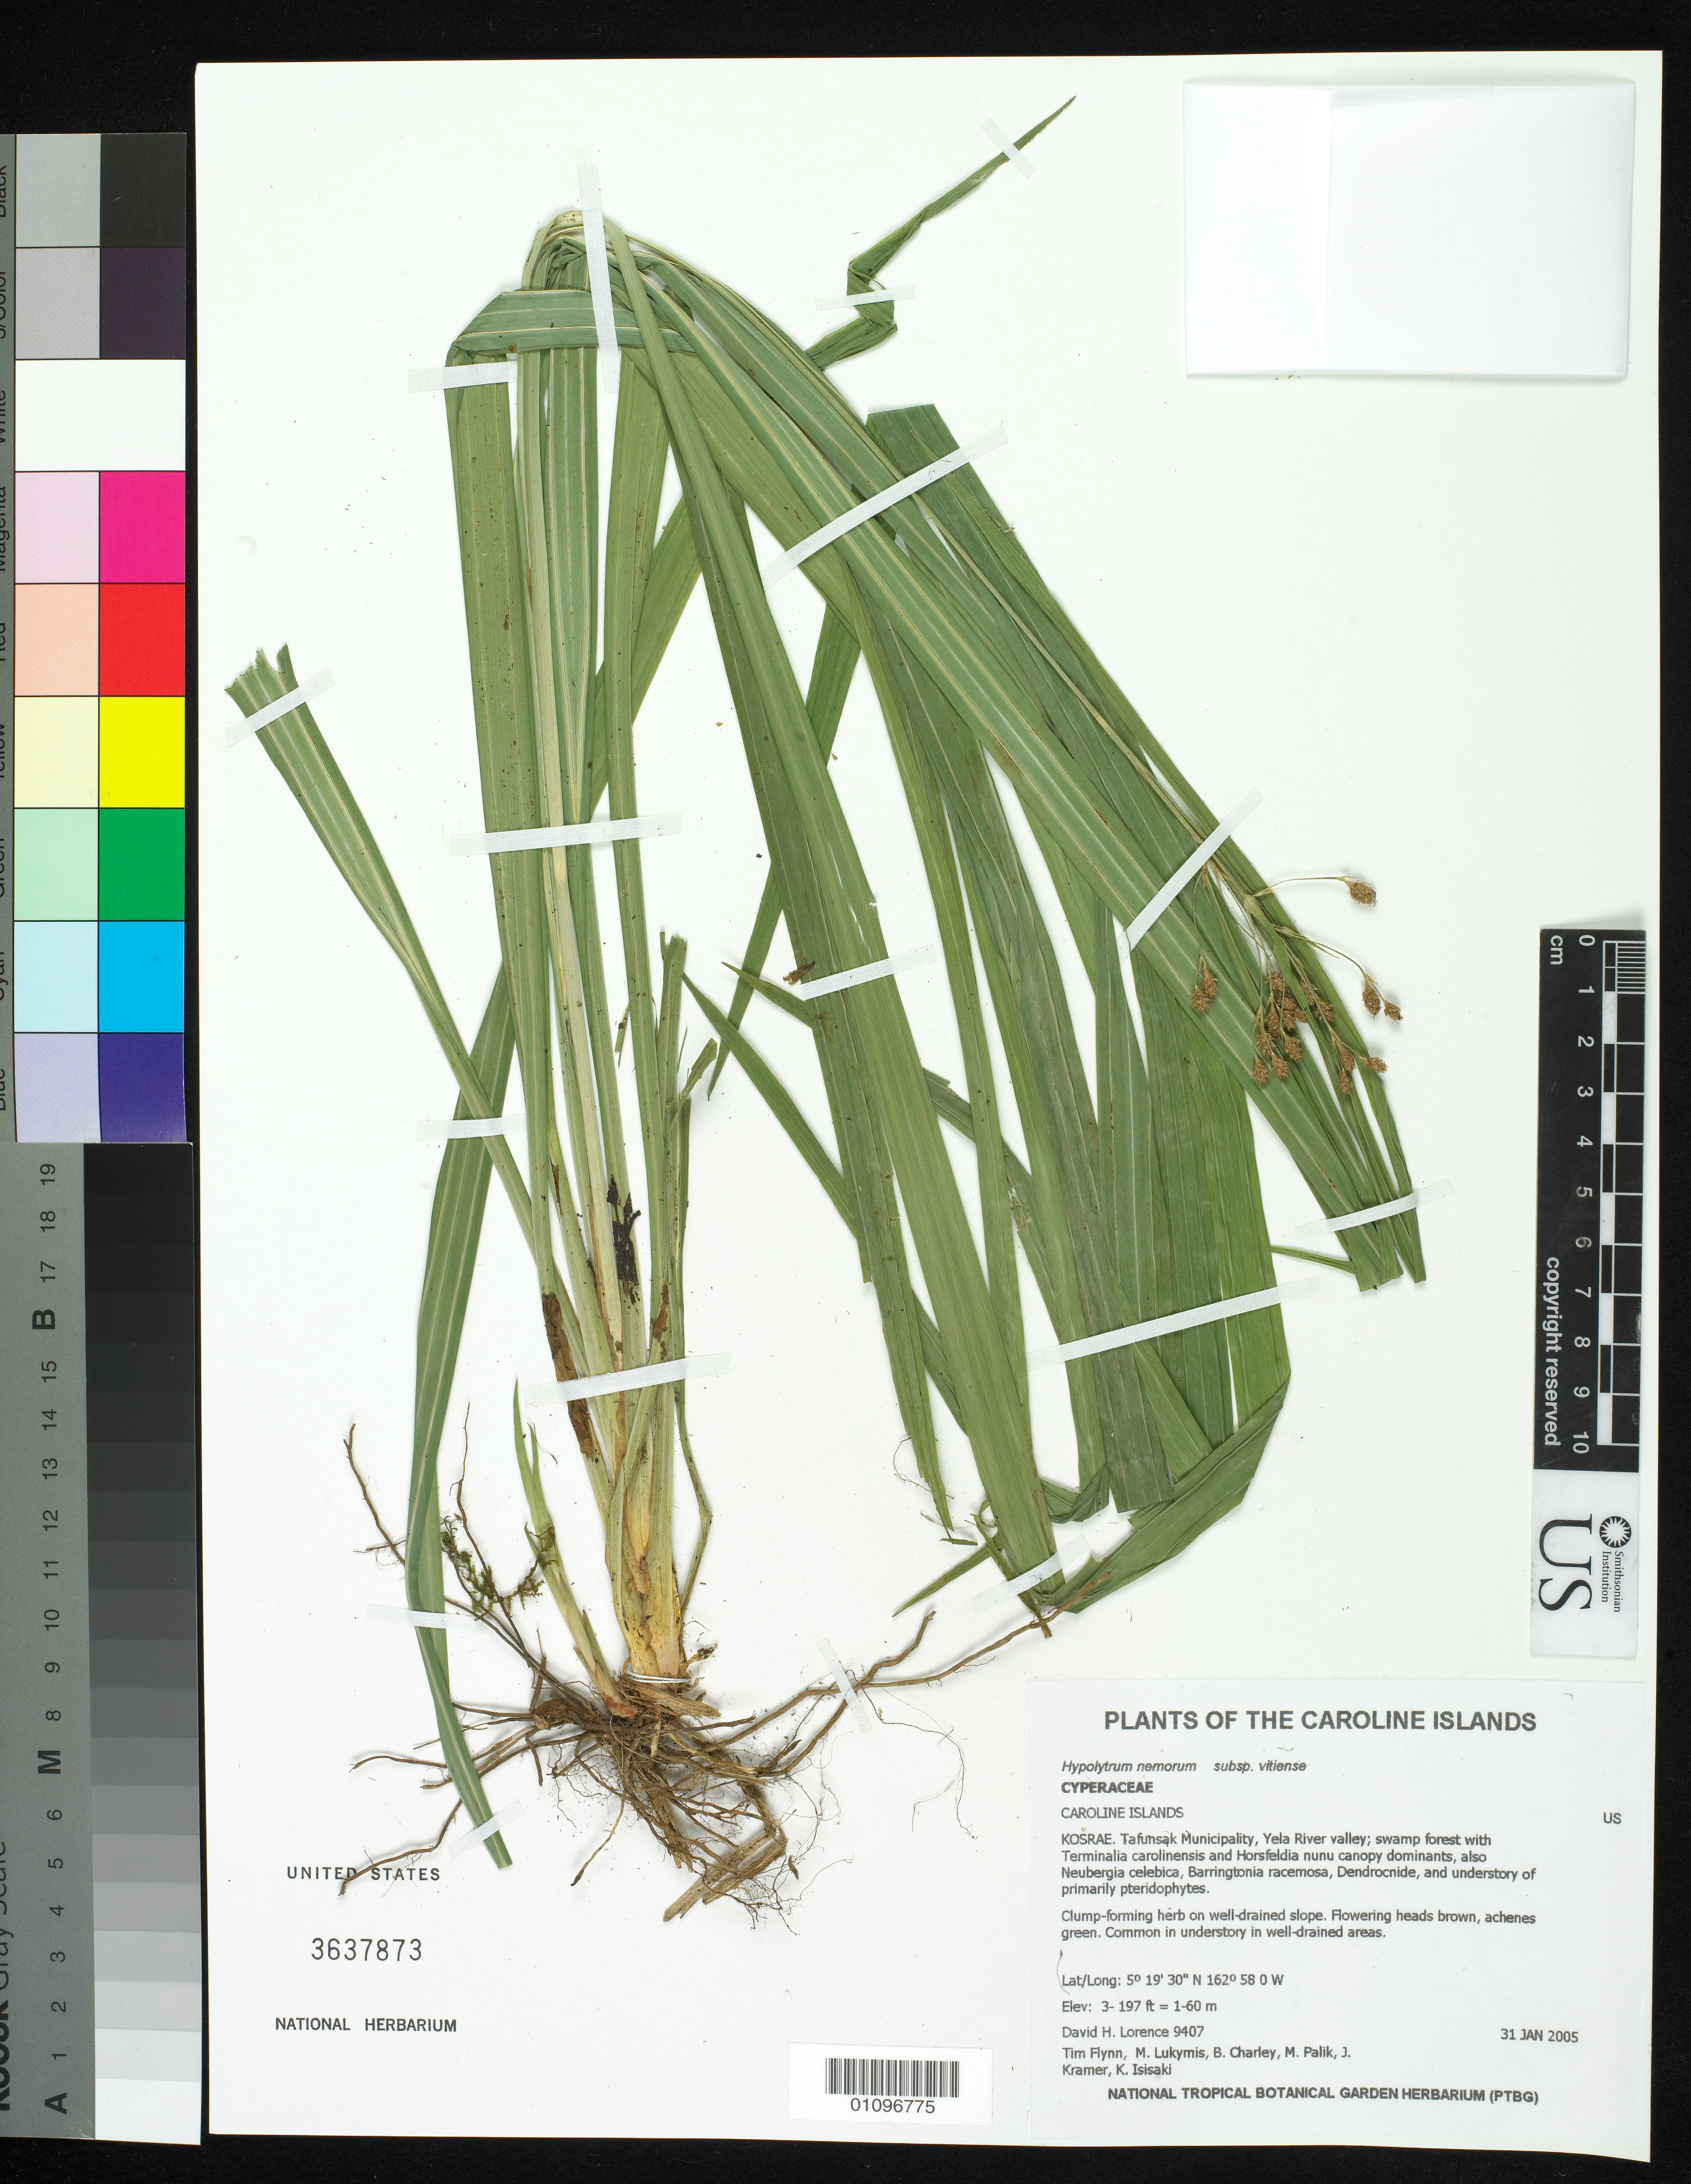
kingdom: Plantae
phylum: Tracheophyta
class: Liliopsida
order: Poales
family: Cyperaceae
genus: Hypolytrum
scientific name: Hypolytrum nemorum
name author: (Vahl) Spreng.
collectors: T. W. Flynn, J. Kramer, M. Lukymis, M. Charley & K. isisaki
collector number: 9407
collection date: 2005-01-31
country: Micronesia, Federated States of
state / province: Kosrae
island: Kosrae [Kusaie]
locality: Tafunsak Municipality, Yela River Valley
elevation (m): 1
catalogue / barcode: US 3637873